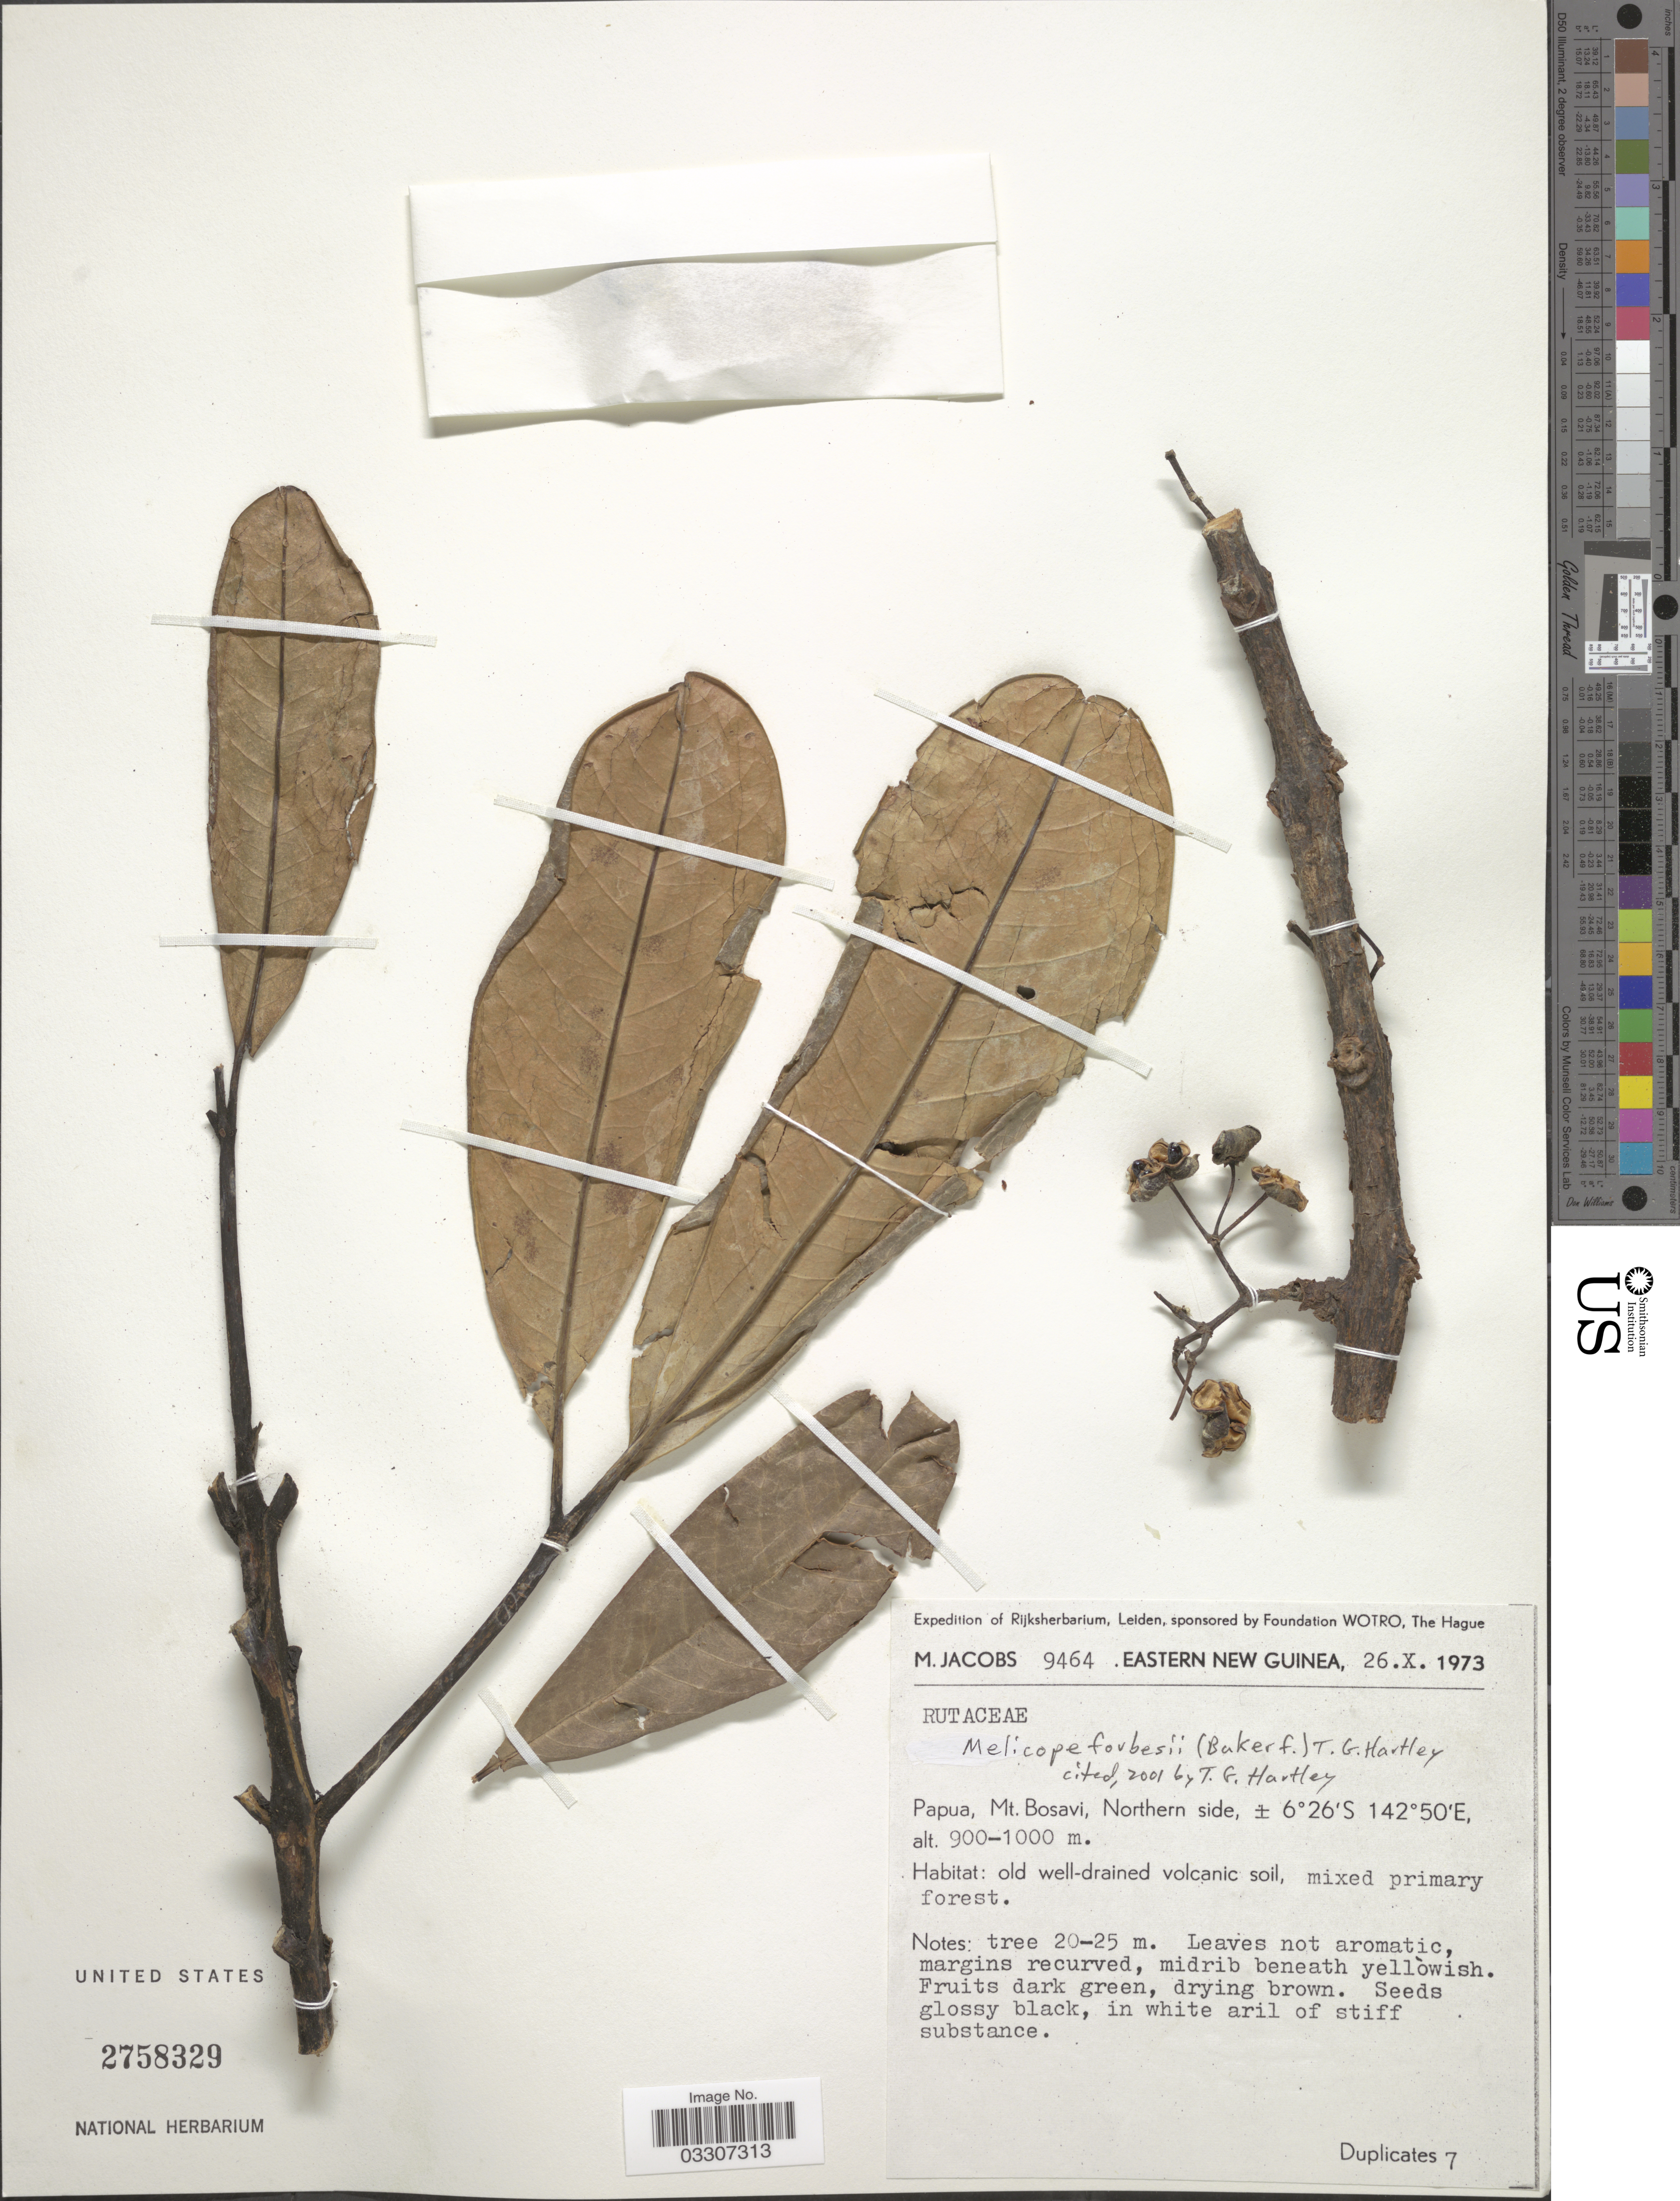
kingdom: Plantae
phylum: Tracheophyta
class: Magnoliopsida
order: Sapindales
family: Rutaceae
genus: Melicope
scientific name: Melicope forbesii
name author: (Baker f.) T.G. Hartley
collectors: M. Jacobs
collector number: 9464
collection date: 1973-10-26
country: Papua New Guinea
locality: Eastern New Guinea. Papua, Mt. Bosavi, Northern side.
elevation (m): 900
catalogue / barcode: US 2758329